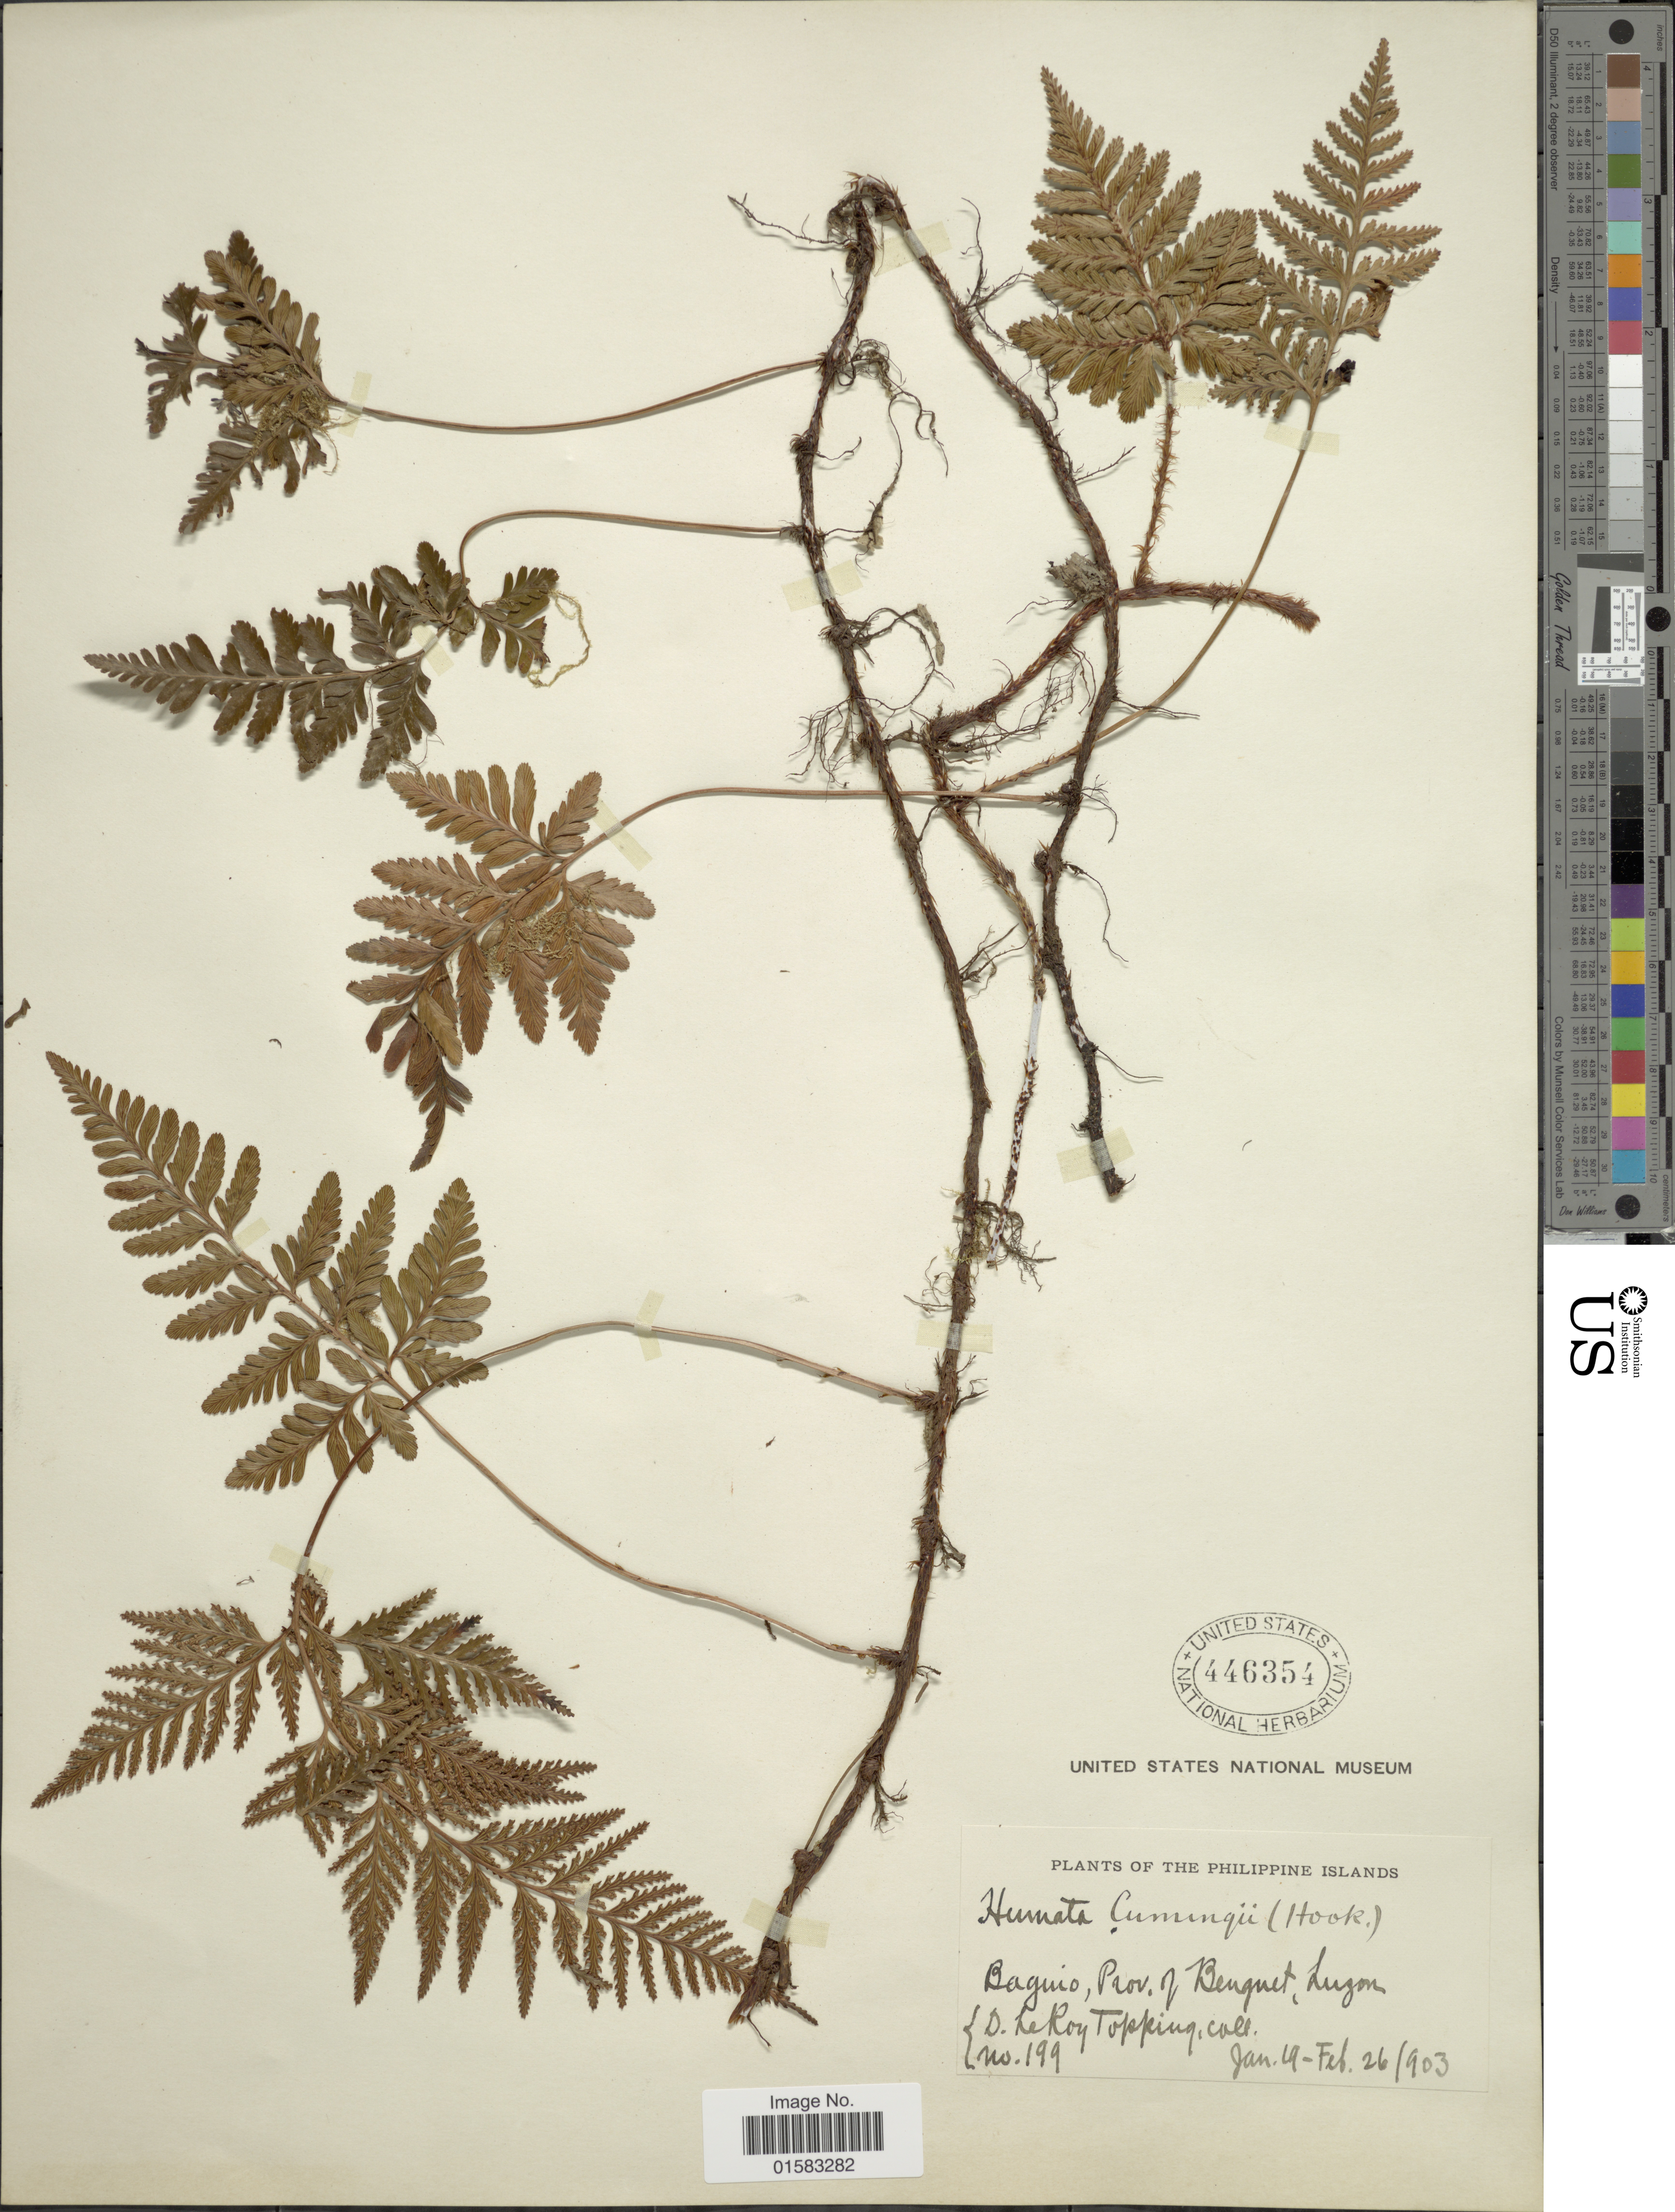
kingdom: Plantae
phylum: Tracheophyta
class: Polypodiopsida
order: Polypodiales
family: Davalliaceae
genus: Davallia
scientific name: Davallia repens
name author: (L. f.) Kuhn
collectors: D. L. Topping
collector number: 199*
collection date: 1903-01-19/1903-02-26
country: Philippines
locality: Baguio, Prov. of Benguet, Luzon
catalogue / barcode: US 446354